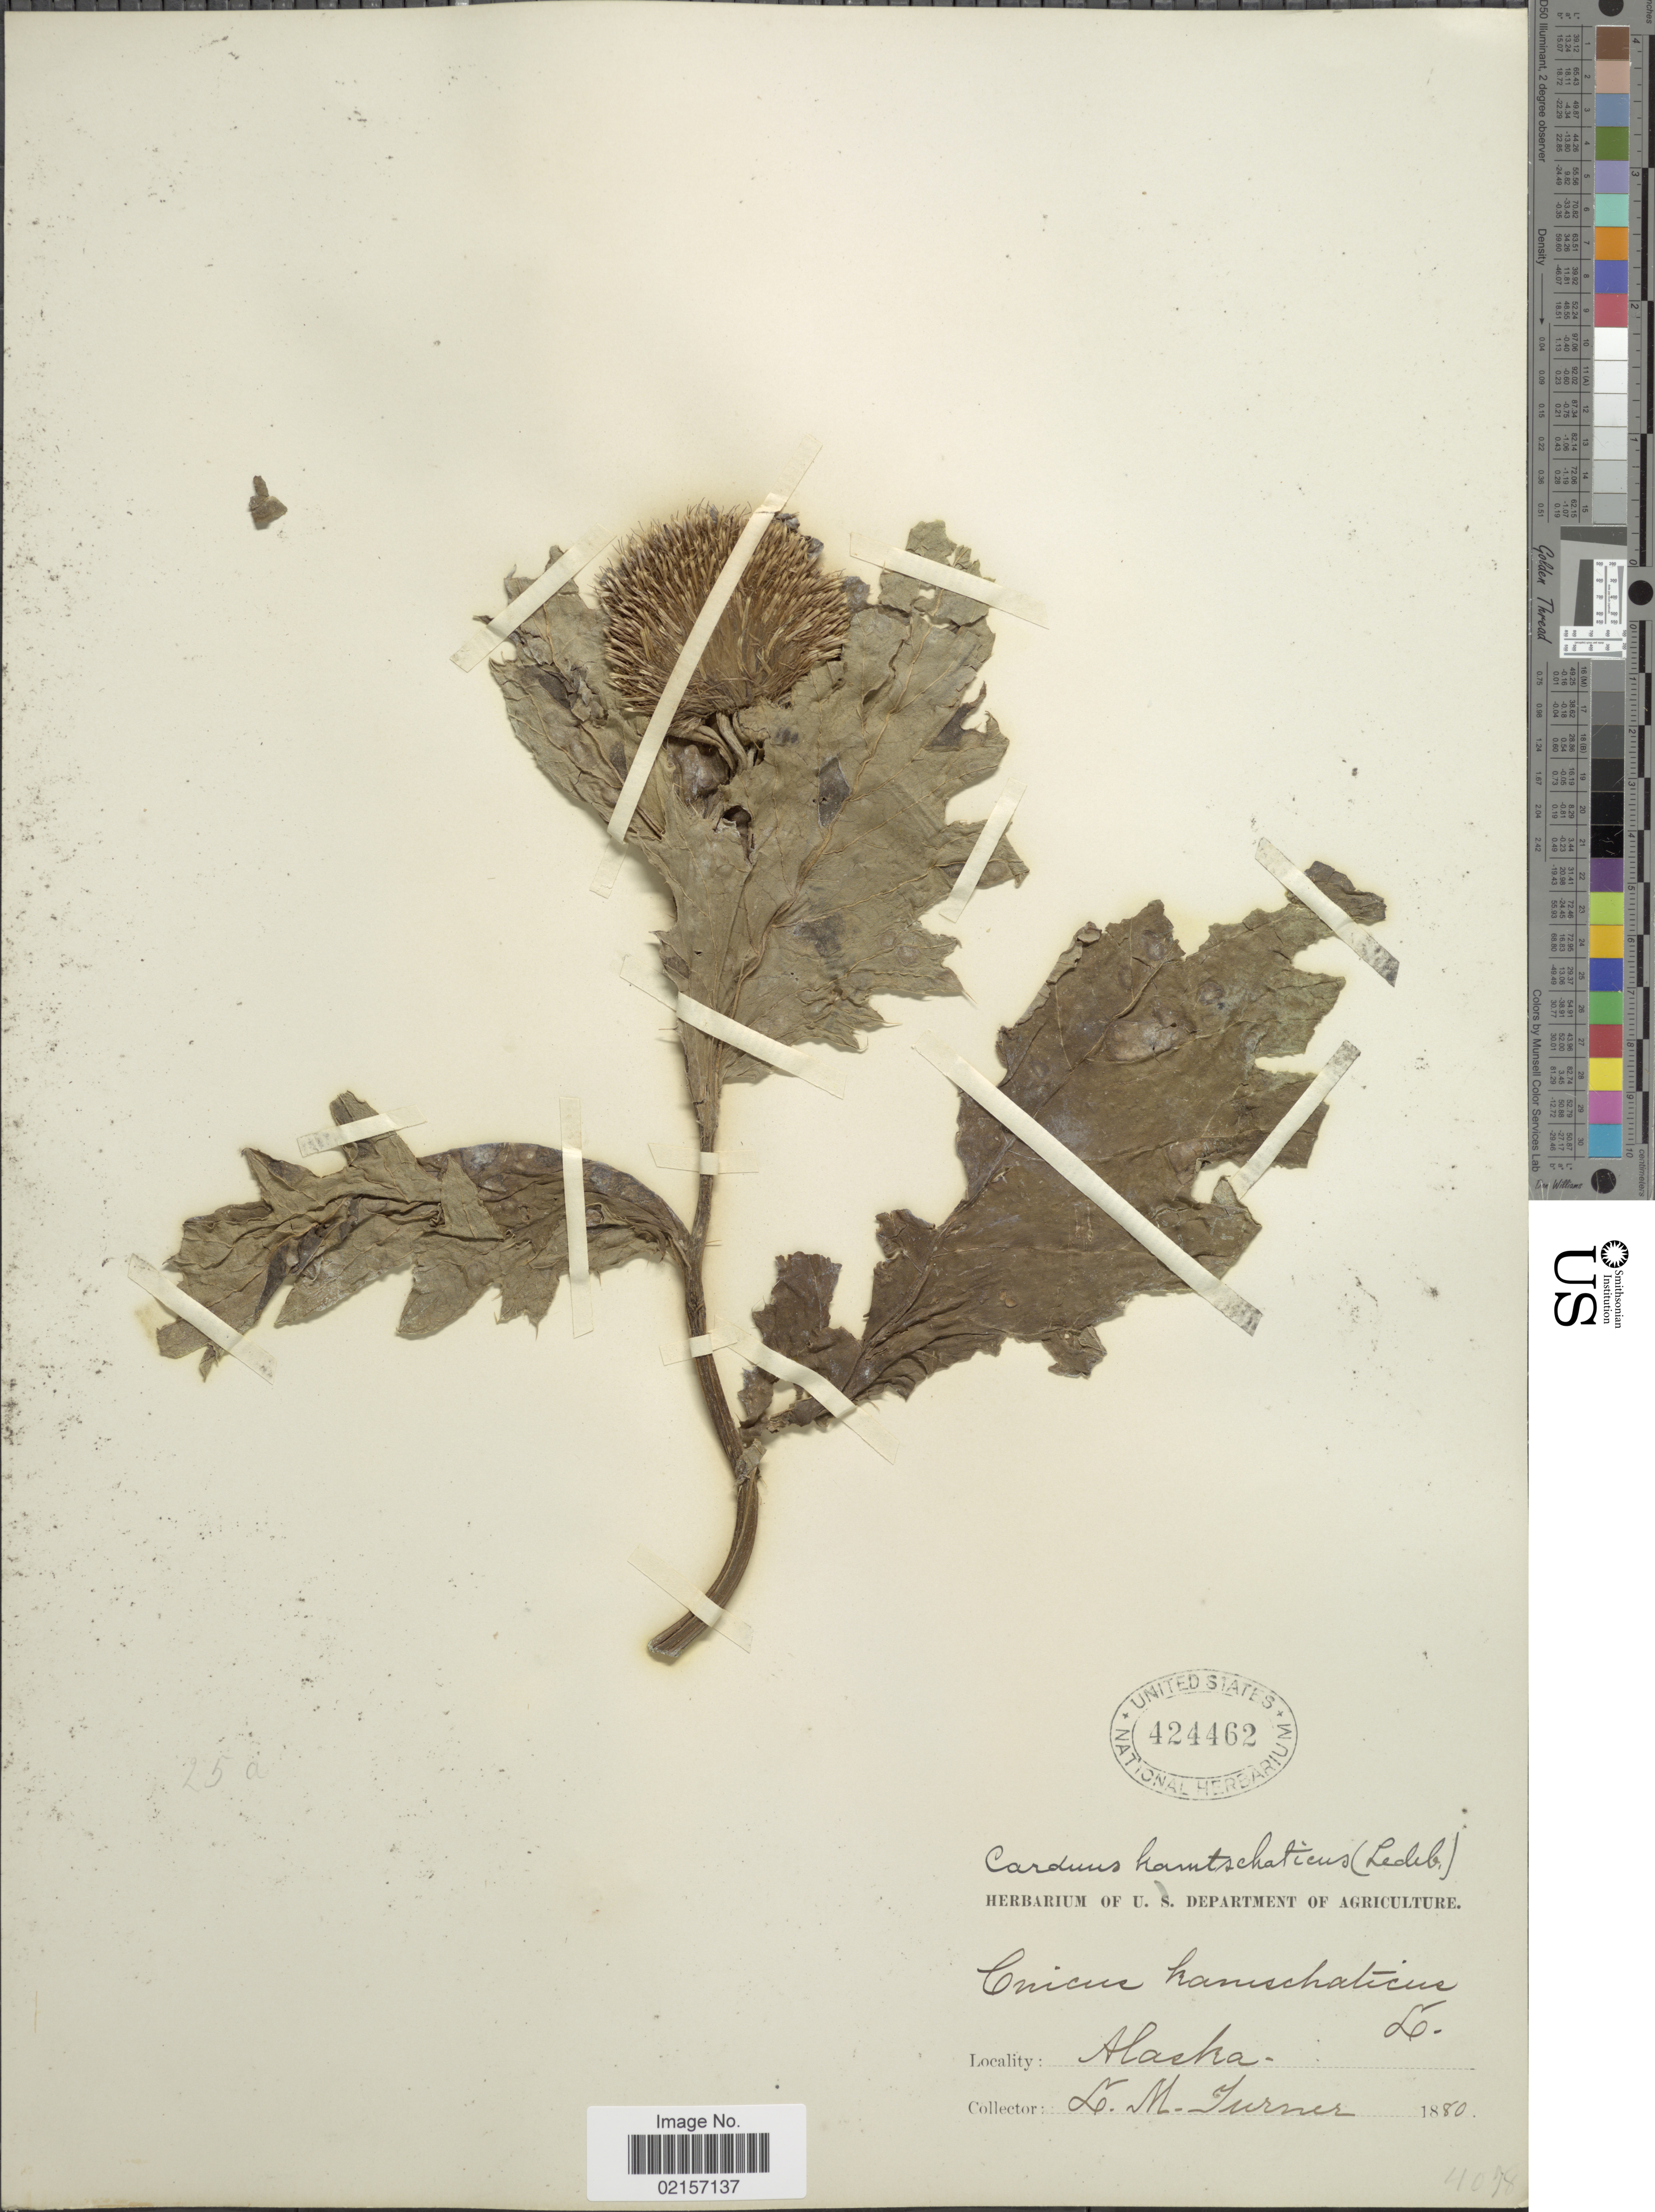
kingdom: Plantae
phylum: Tracheophyta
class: Magnoliopsida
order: Asterales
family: Asteraceae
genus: Cirsium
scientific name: Cirsium kamtschaticum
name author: Ledeb.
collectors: L. M. Turner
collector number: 4078?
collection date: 1880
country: United States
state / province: Alaska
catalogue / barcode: US 424462